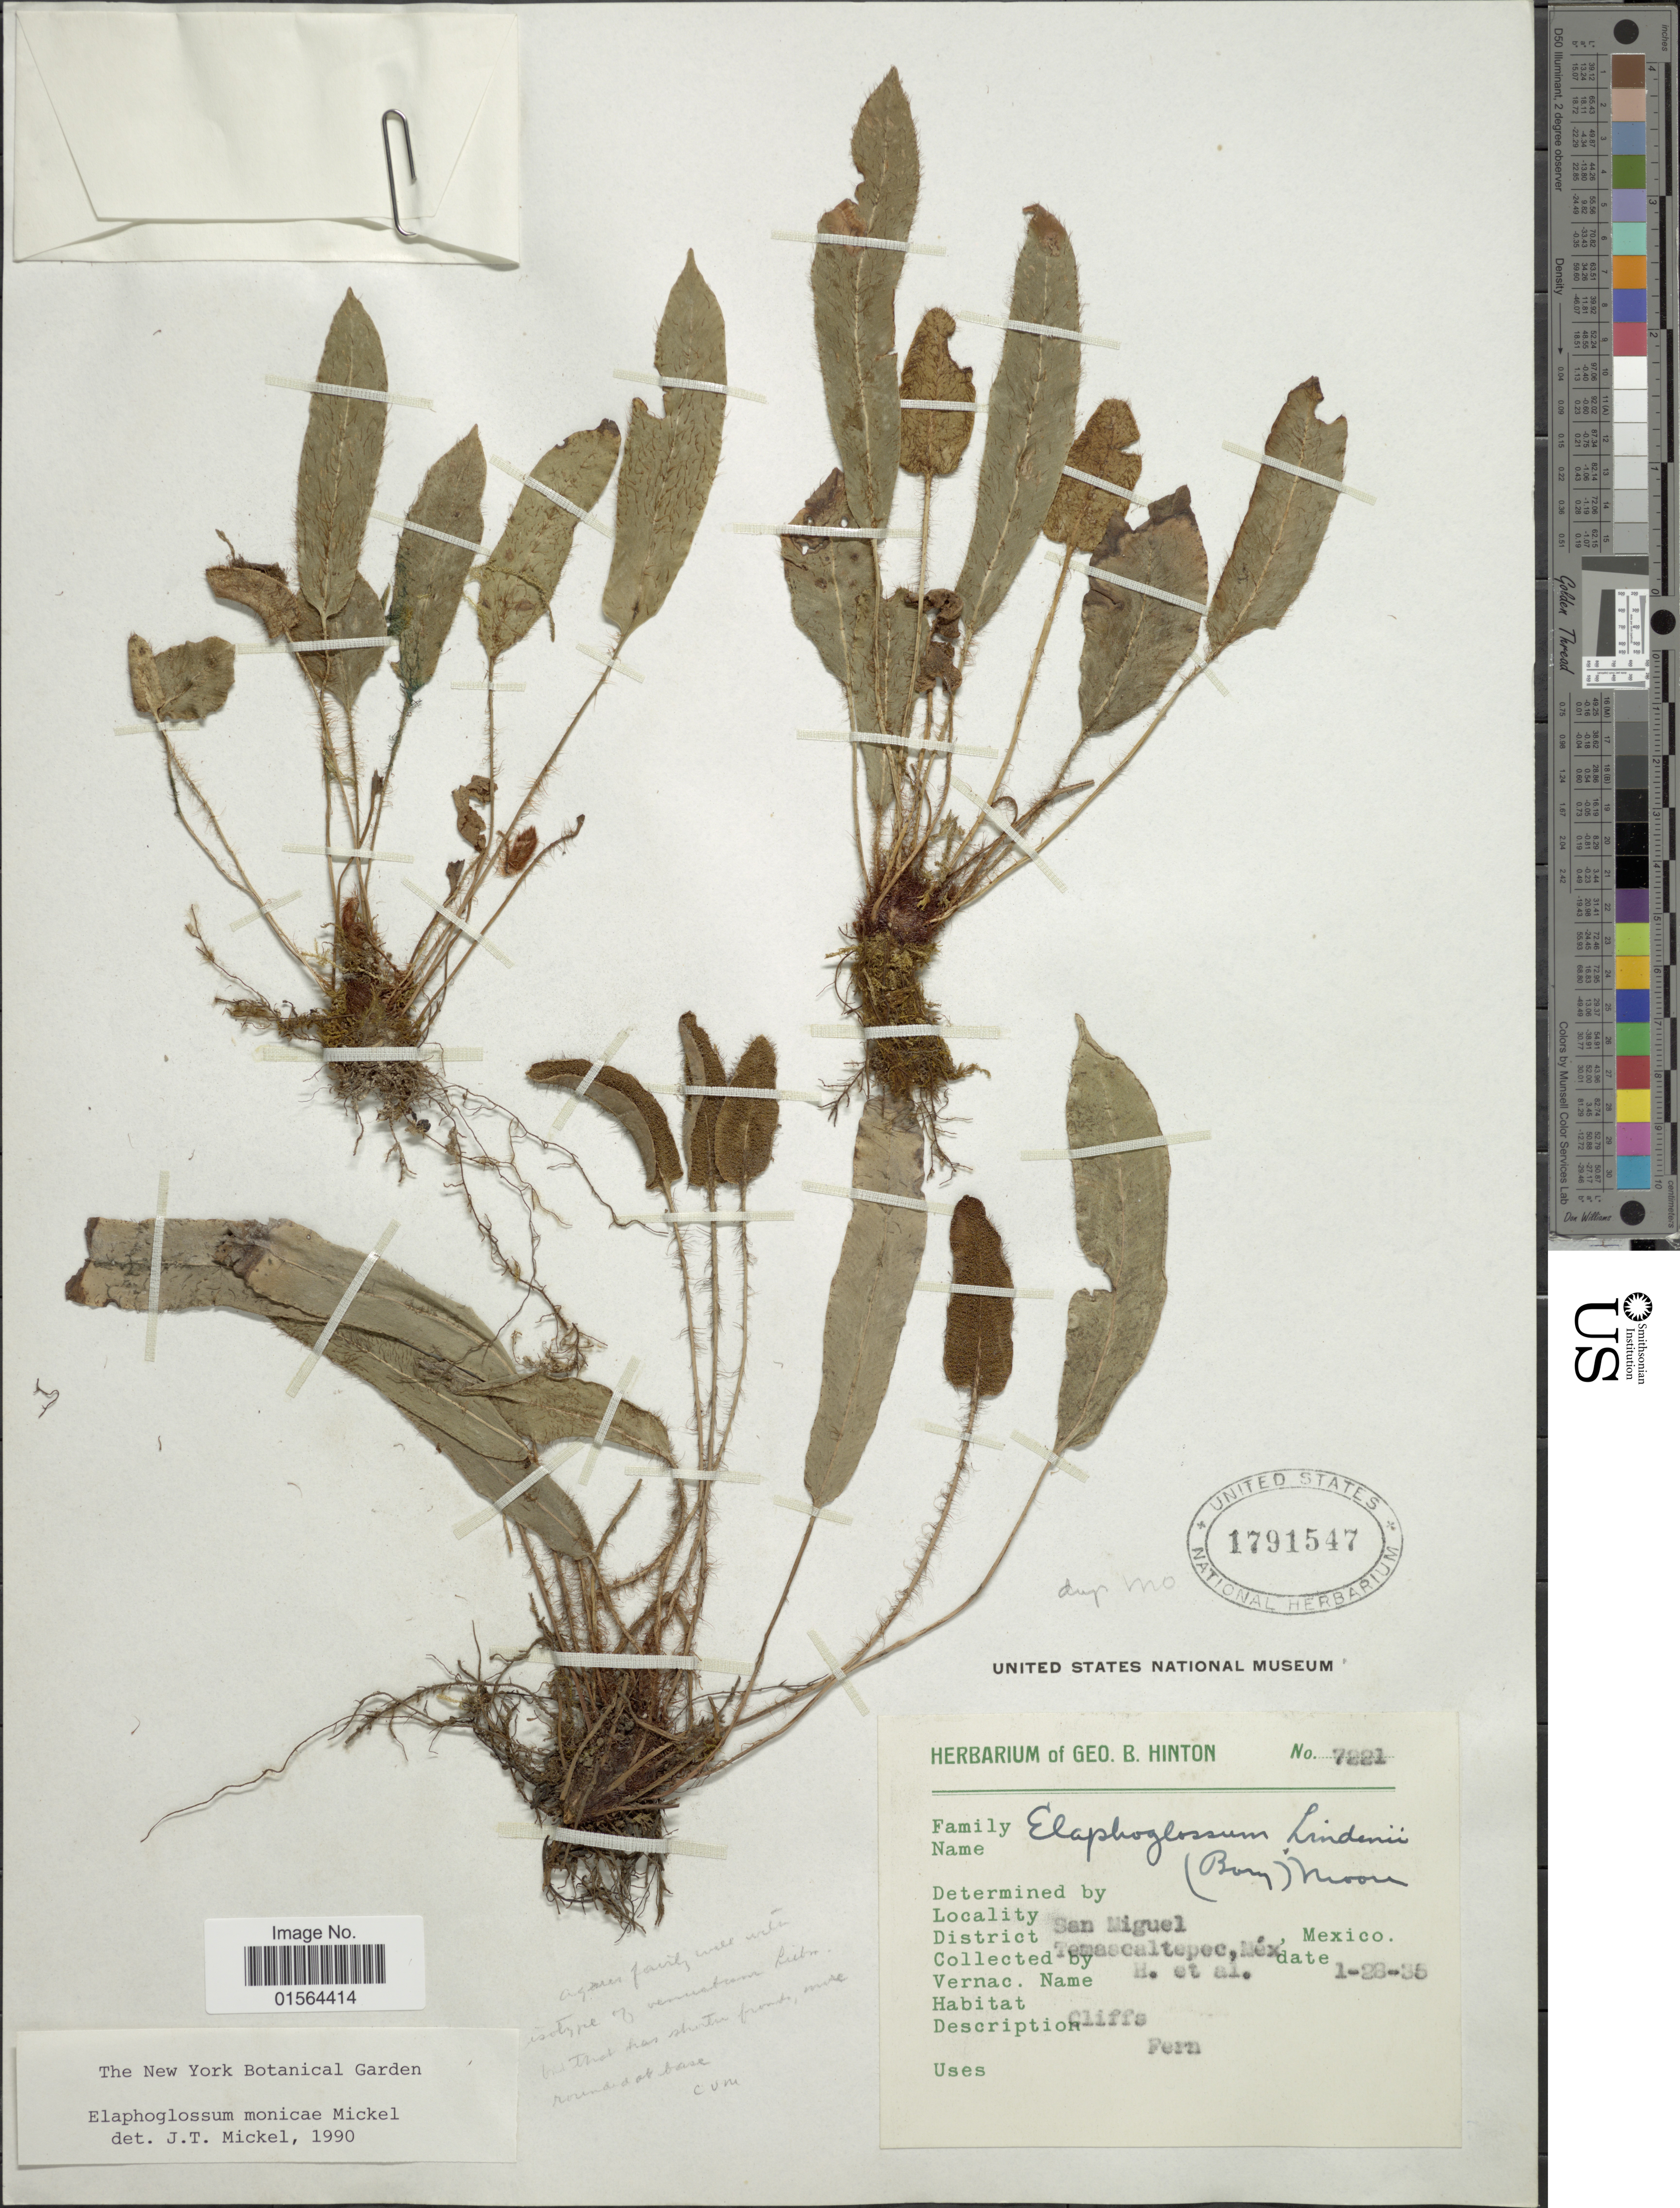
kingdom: Plantae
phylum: Tracheophyta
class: Polypodiopsida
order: Polypodiales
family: Dryopteridaceae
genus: Elaphoglossum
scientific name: Elaphoglossum monicae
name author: Mickel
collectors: G. B. Hinton & et al.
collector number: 7221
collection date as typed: Transcribed d/m/y: 28/1/35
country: Mexico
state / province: México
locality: San Miguel, District Temascaltepec, Mex.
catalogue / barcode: US 1791547